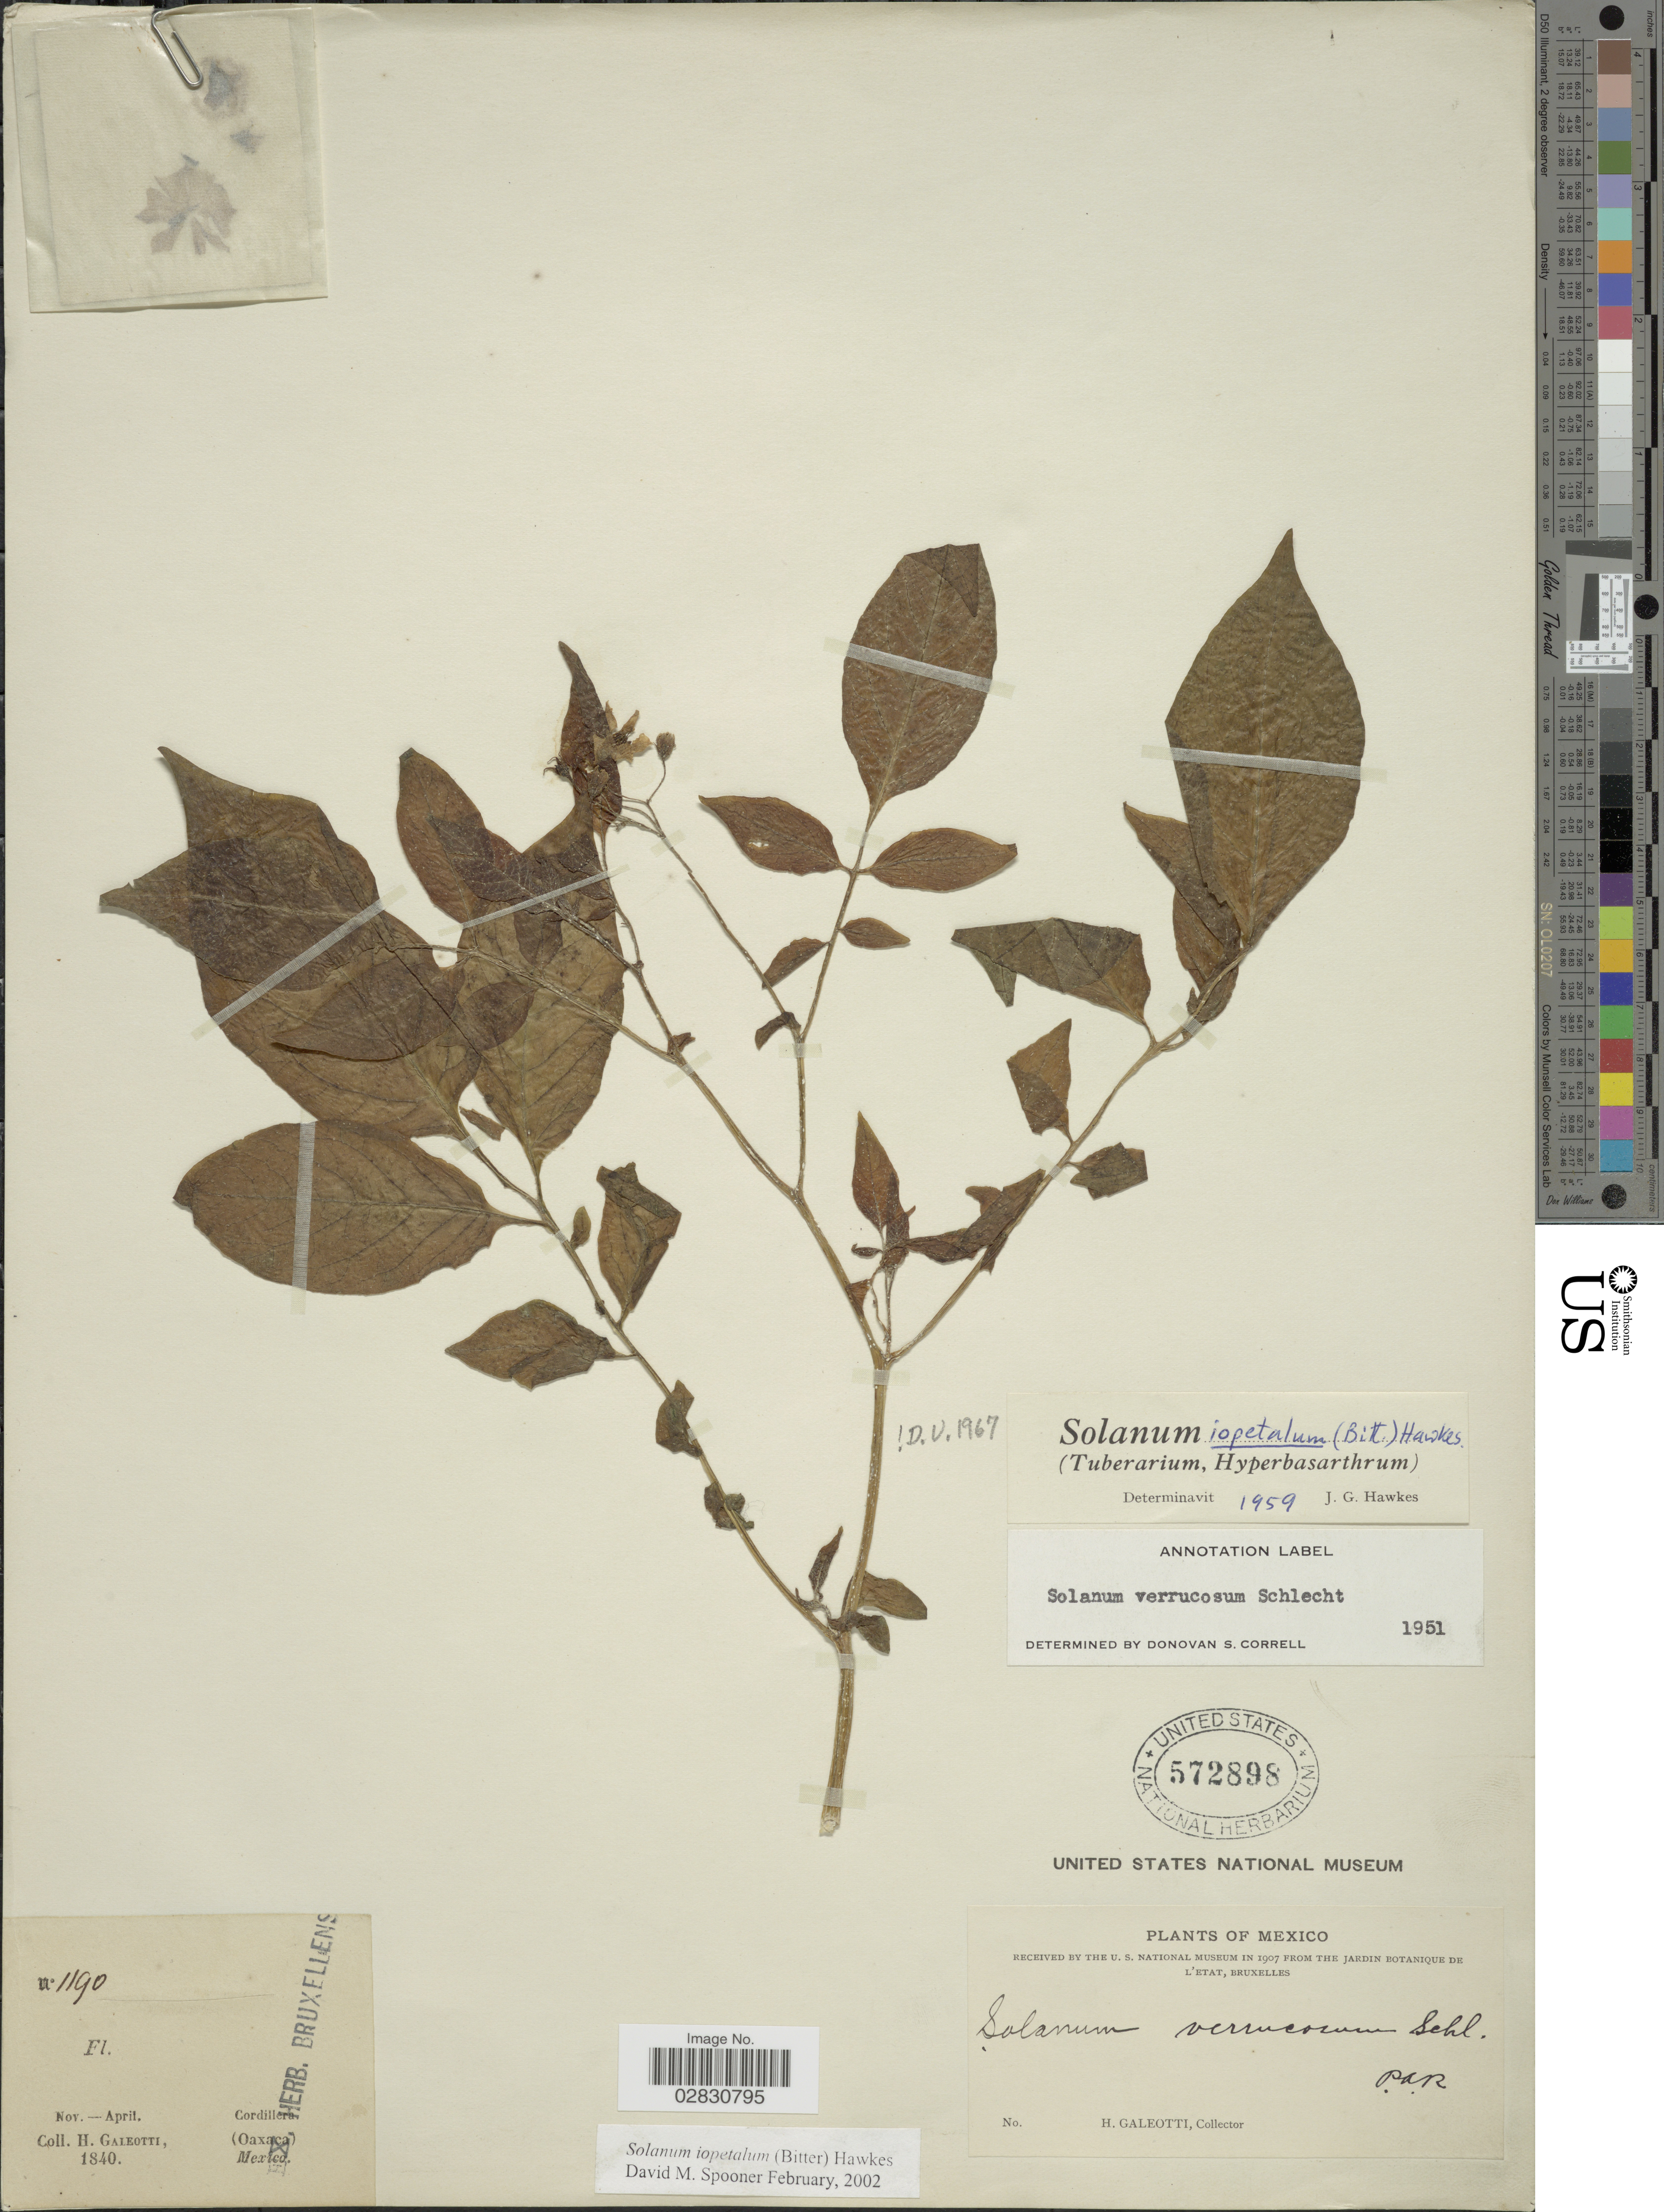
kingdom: Plantae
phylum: Tracheophyta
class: Magnoliopsida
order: Solanales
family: Solanaceae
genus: Solanum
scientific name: Solanum iopetalum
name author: (Bitter) Hawkes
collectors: H. G. Galeotti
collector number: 1190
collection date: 1840-04/1840-11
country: Mexico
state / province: Oaxaca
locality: Cordillera, (Oaxaca) Mexico.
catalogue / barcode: US 572898